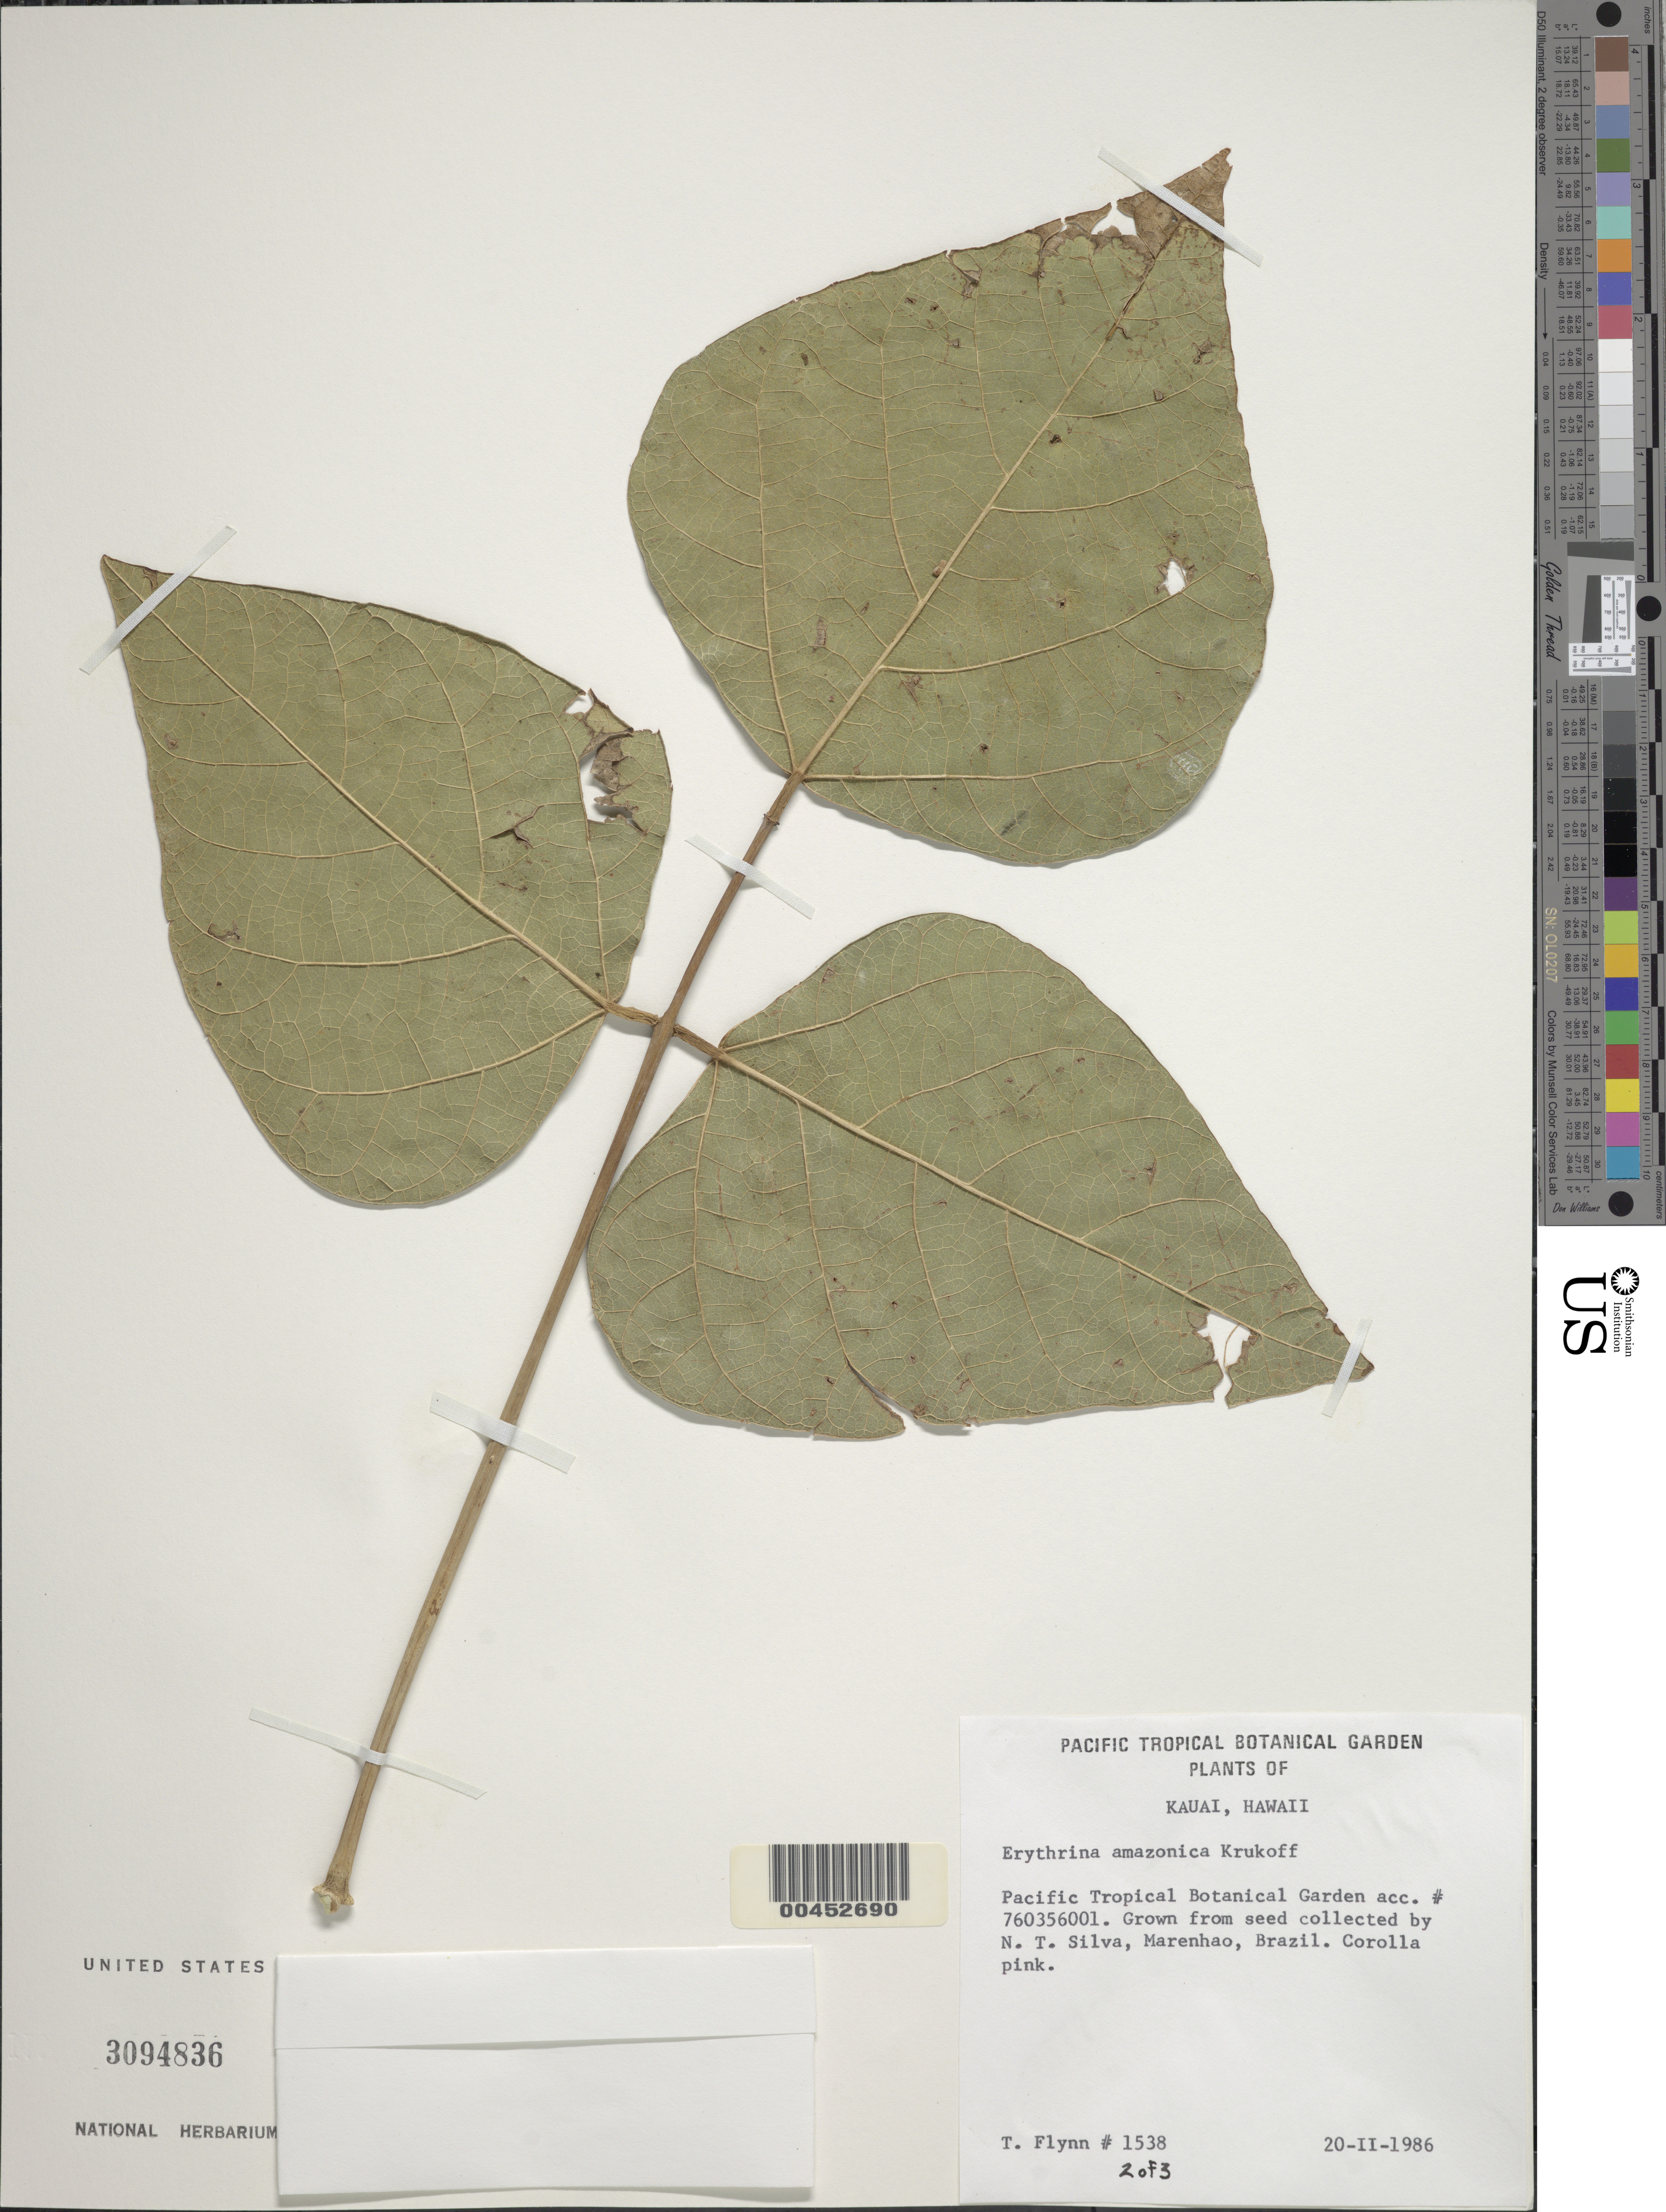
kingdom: Plantae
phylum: Tracheophyta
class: Magnoliopsida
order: Fabales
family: Fabaceae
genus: Erythrina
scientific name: Erythrina amazonica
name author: Kruk.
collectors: T. W. Flynn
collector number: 1538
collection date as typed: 20 Feb 1986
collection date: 1986-02-20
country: United States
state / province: Hawaii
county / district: Kauai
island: Kaua'i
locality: Pacific Tropical Botanical Garden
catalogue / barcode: US 3094836